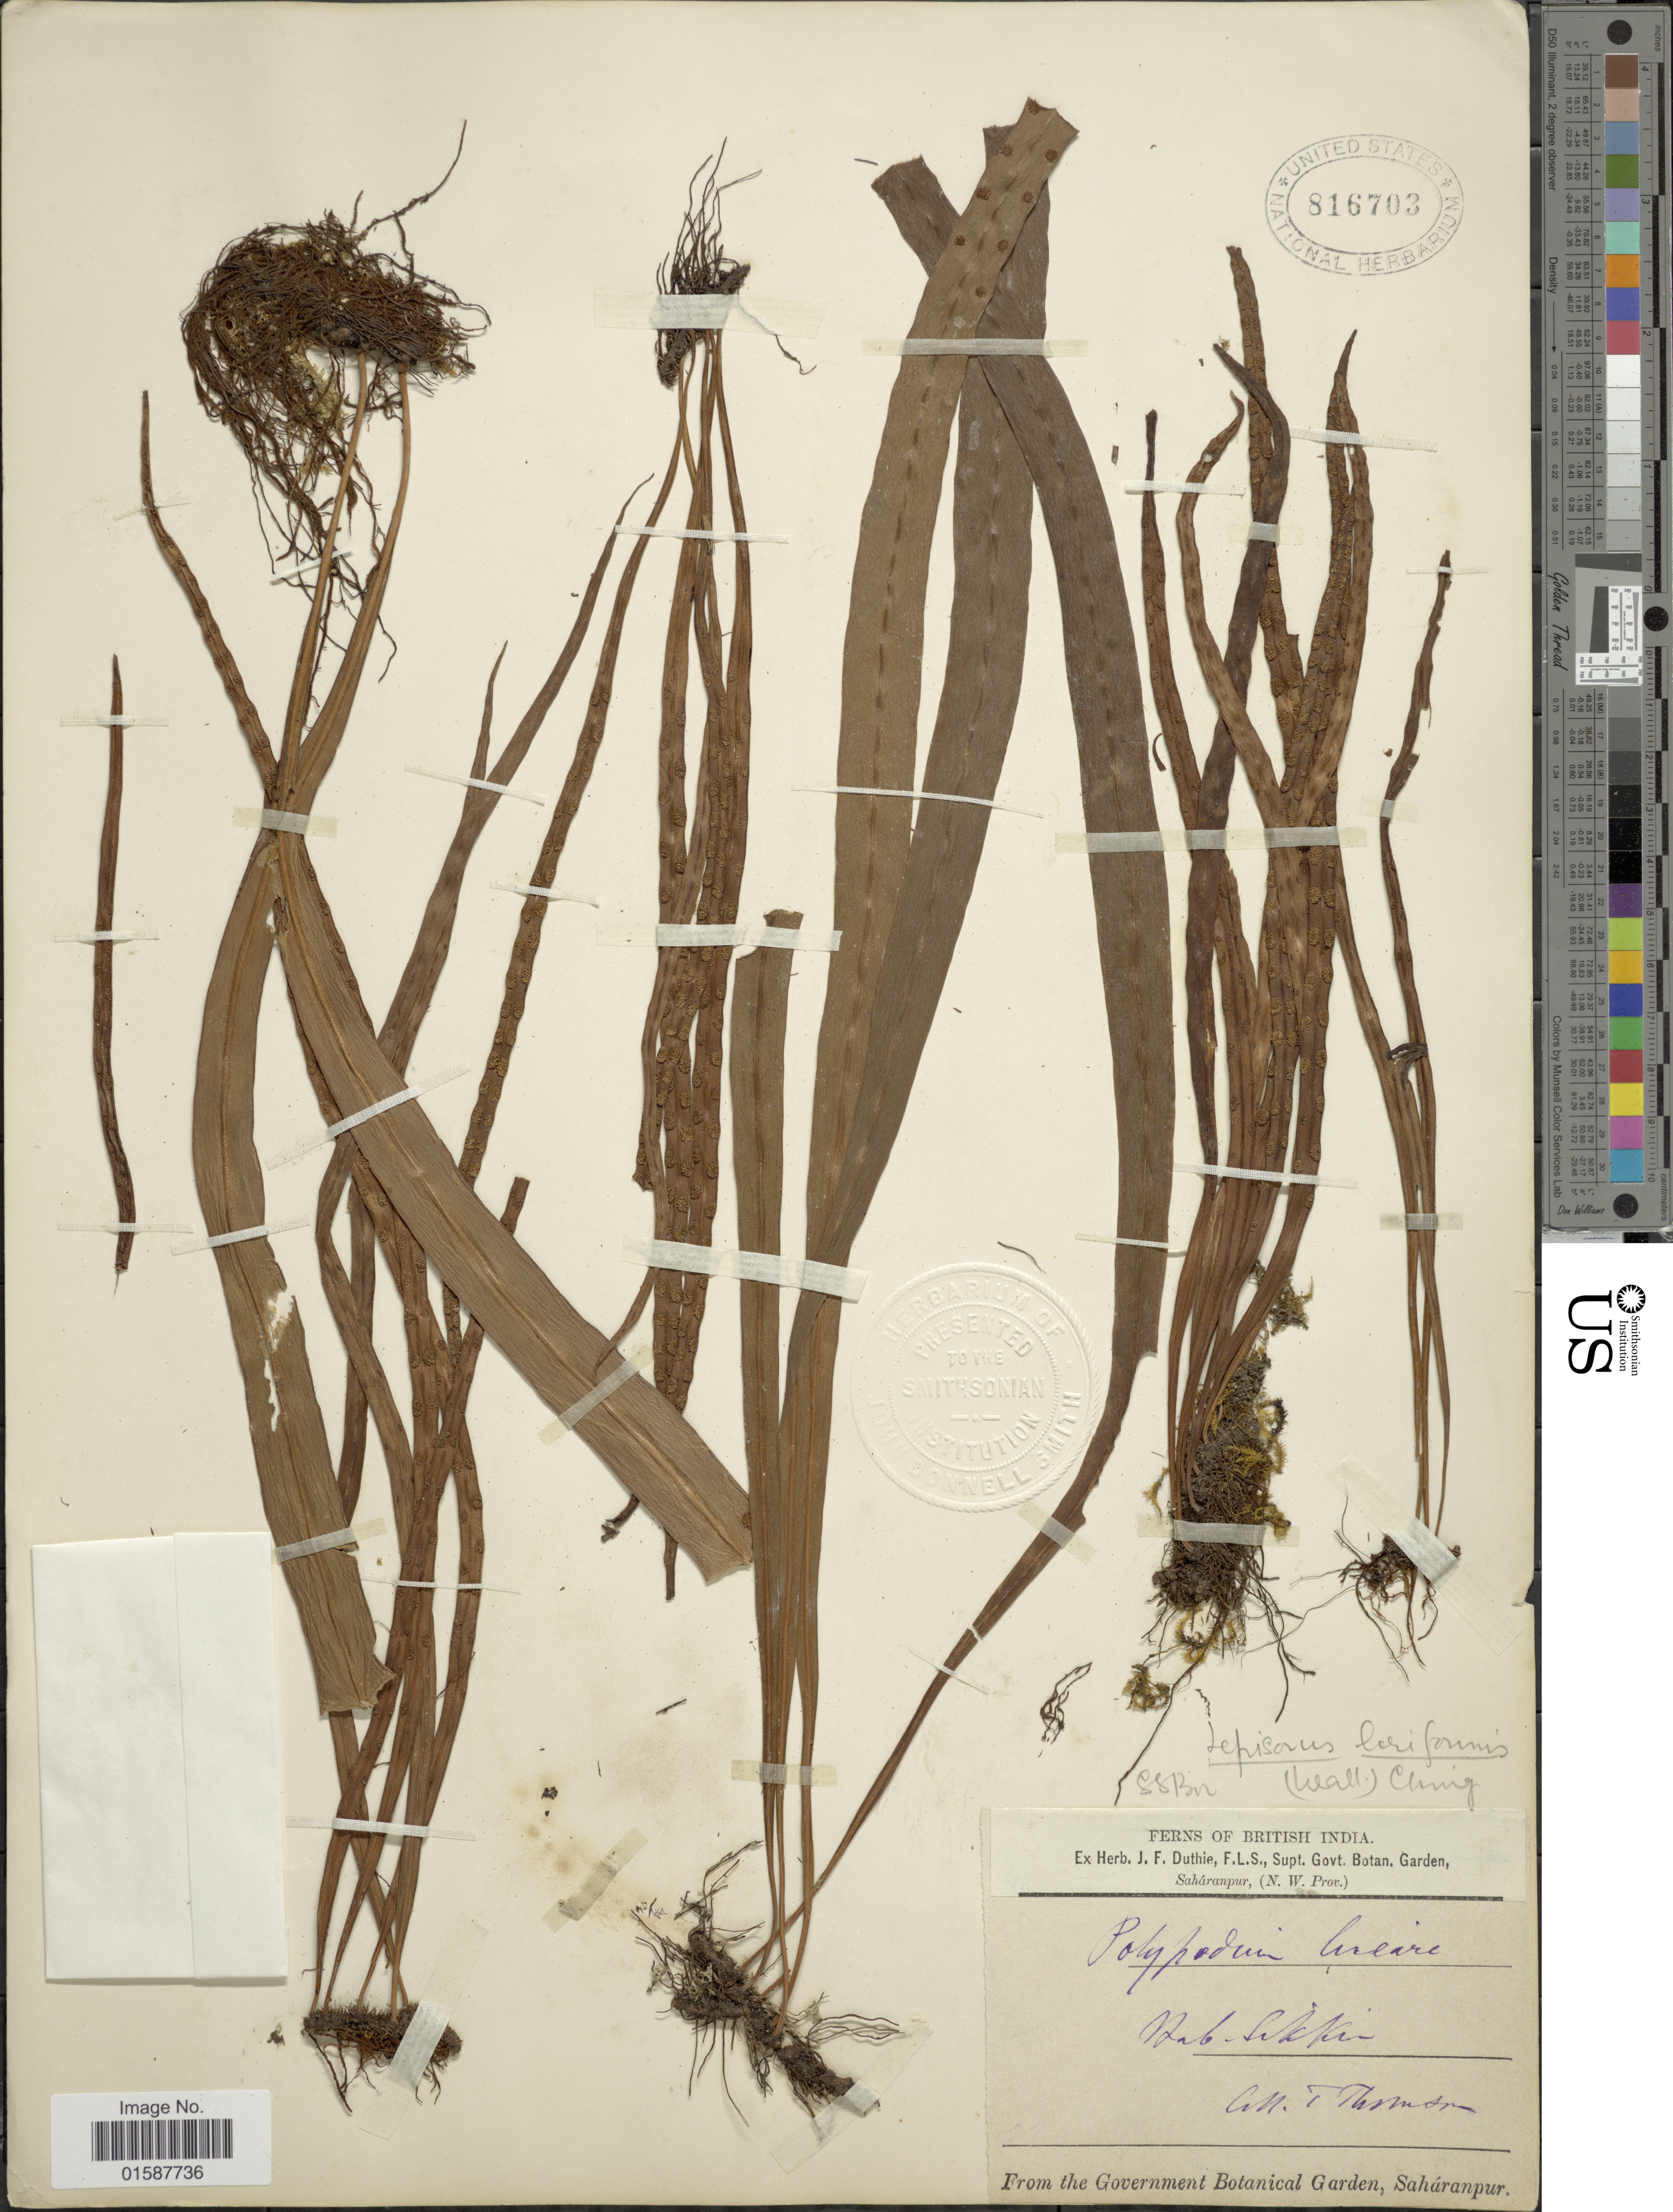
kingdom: Plantae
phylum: Tracheophyta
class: Polypodiopsida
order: Polypodiales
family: Polypodiaceae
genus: Lepisorus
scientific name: Lepisorus loriformis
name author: (Wall. ex Mett.) Ching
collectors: T. Thomson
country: India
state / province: Sikkim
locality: British India, Sikkim